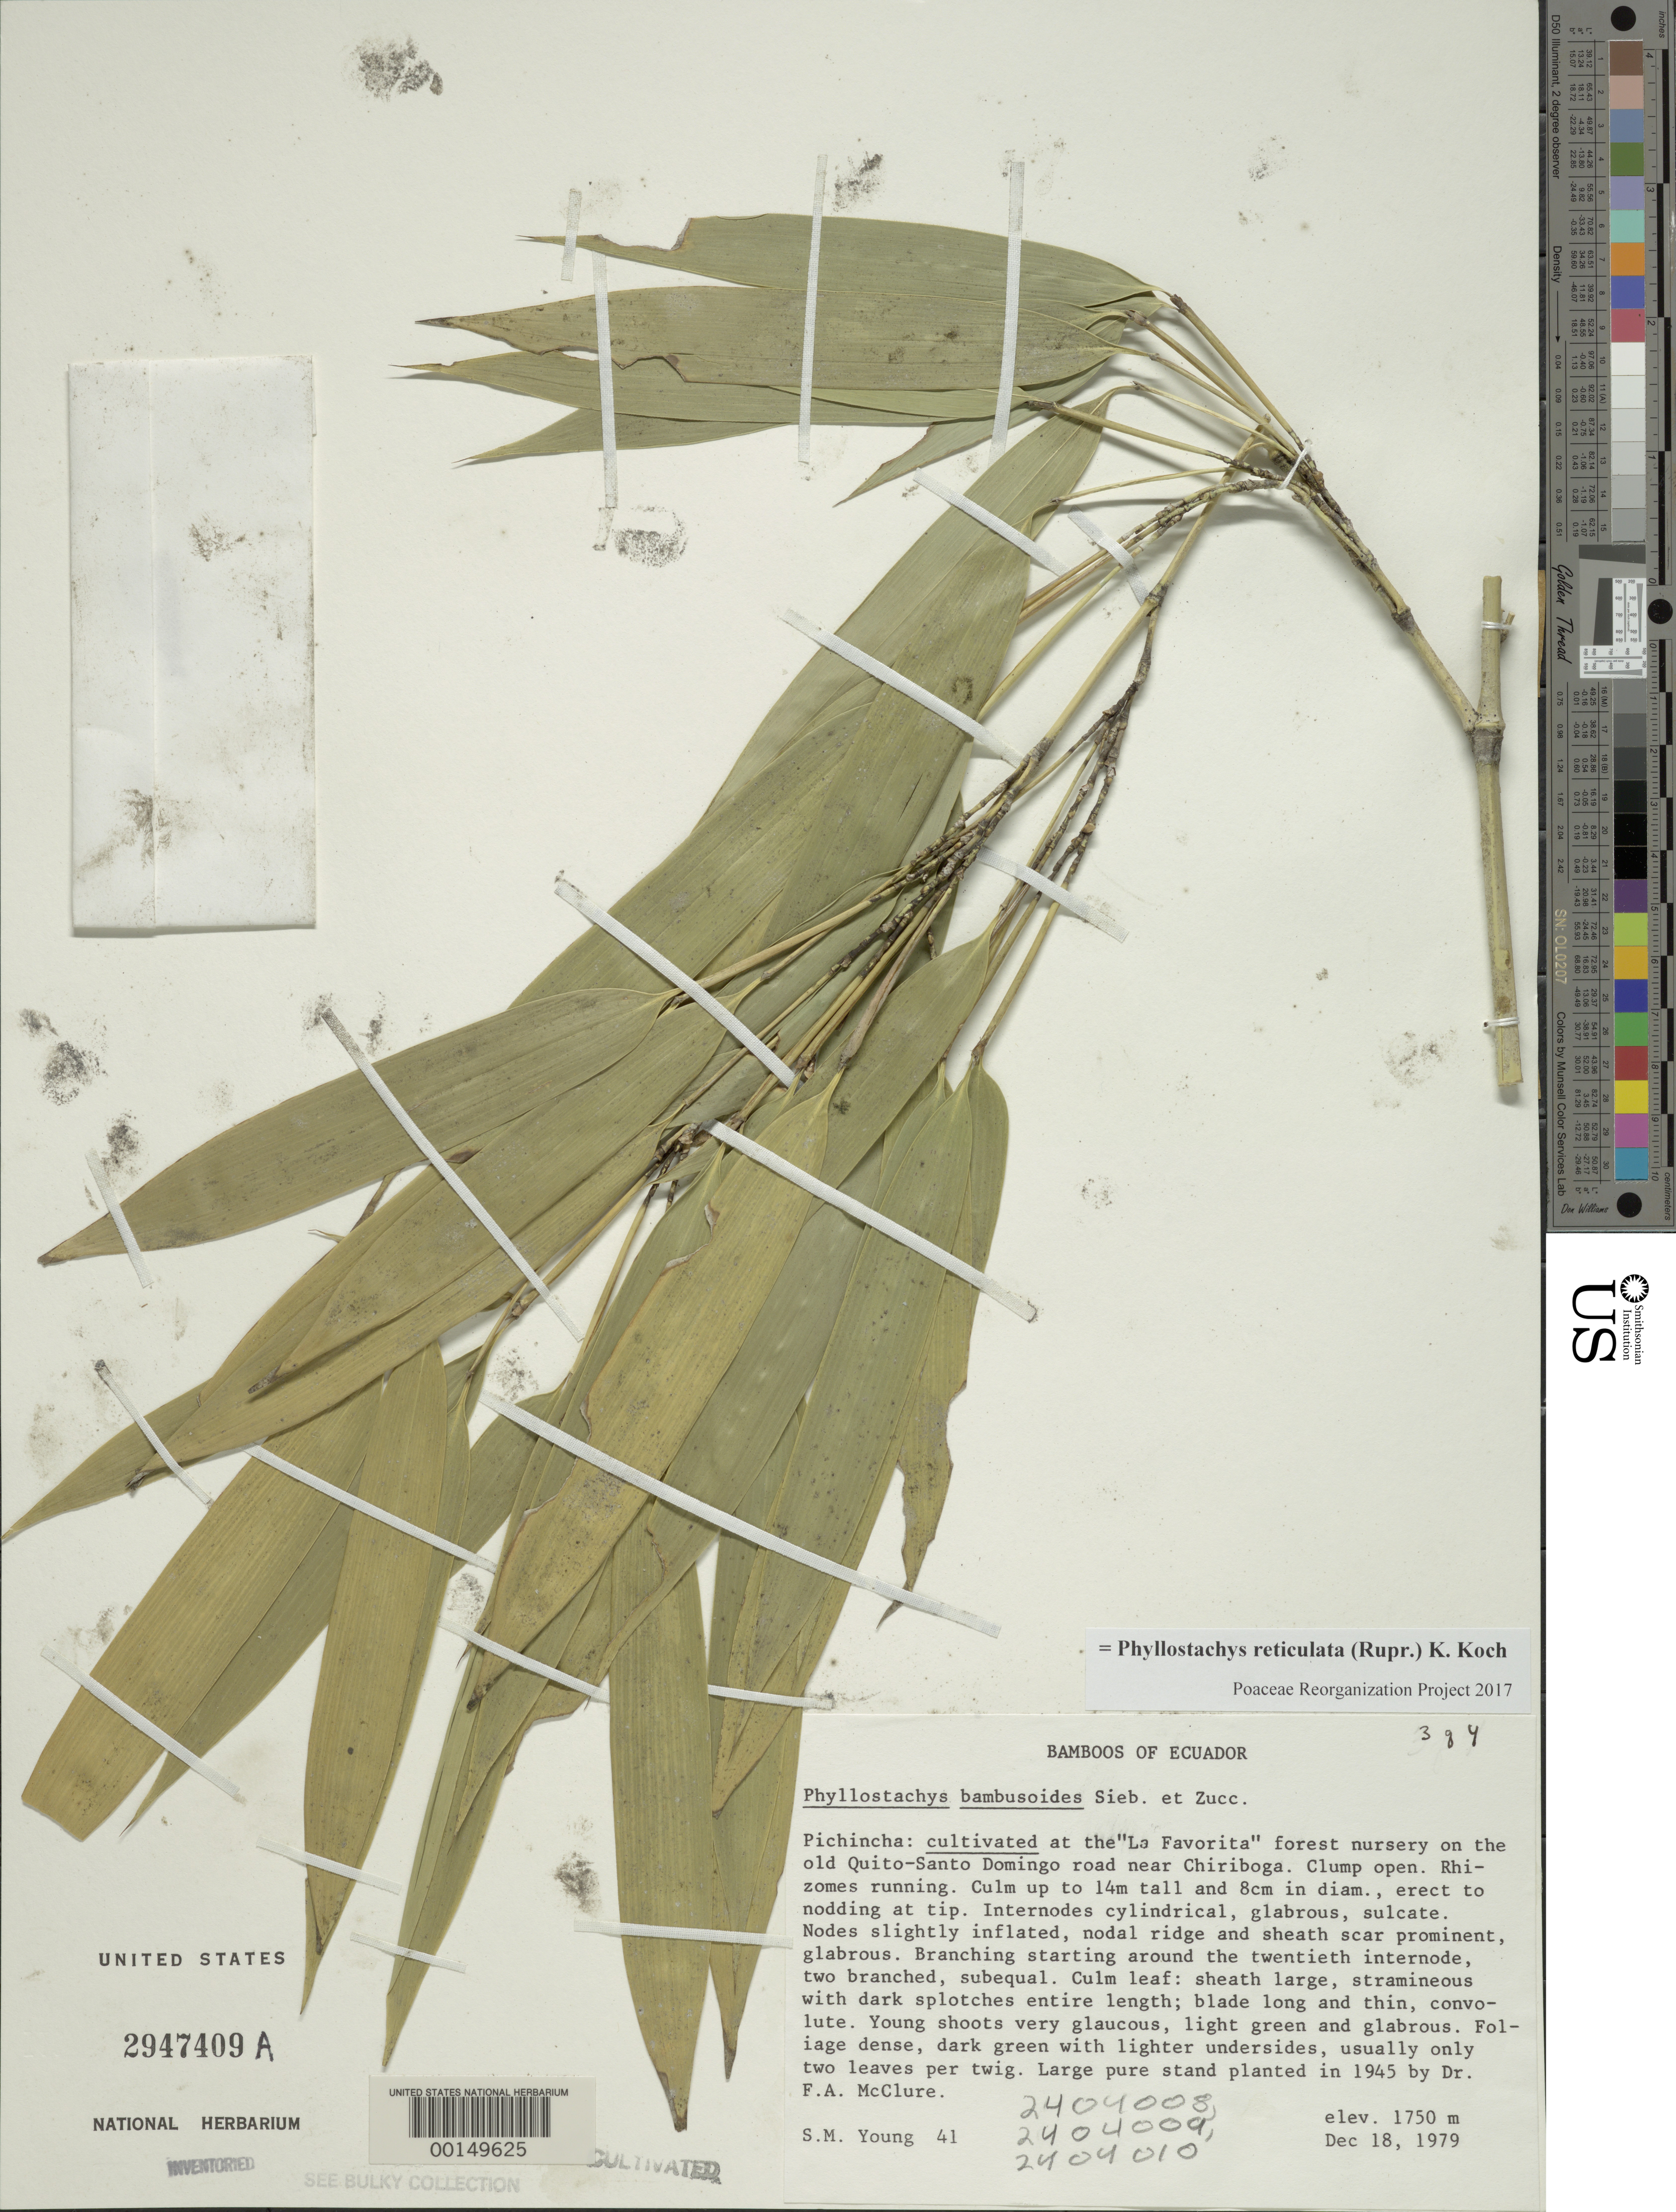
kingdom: Plantae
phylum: Tracheophyta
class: Liliopsida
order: Poales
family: Poaceae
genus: Phyllostachys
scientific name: Phyllostachys reticulata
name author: (Rupr.) K. Koch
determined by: Poaceae Reorganization Project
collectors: S. Young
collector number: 41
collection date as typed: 18 Dec 1979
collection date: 1979-12-18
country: Ecuador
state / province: Pichincha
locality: "la favorita" Chiriboga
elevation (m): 1750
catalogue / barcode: US 2947409A